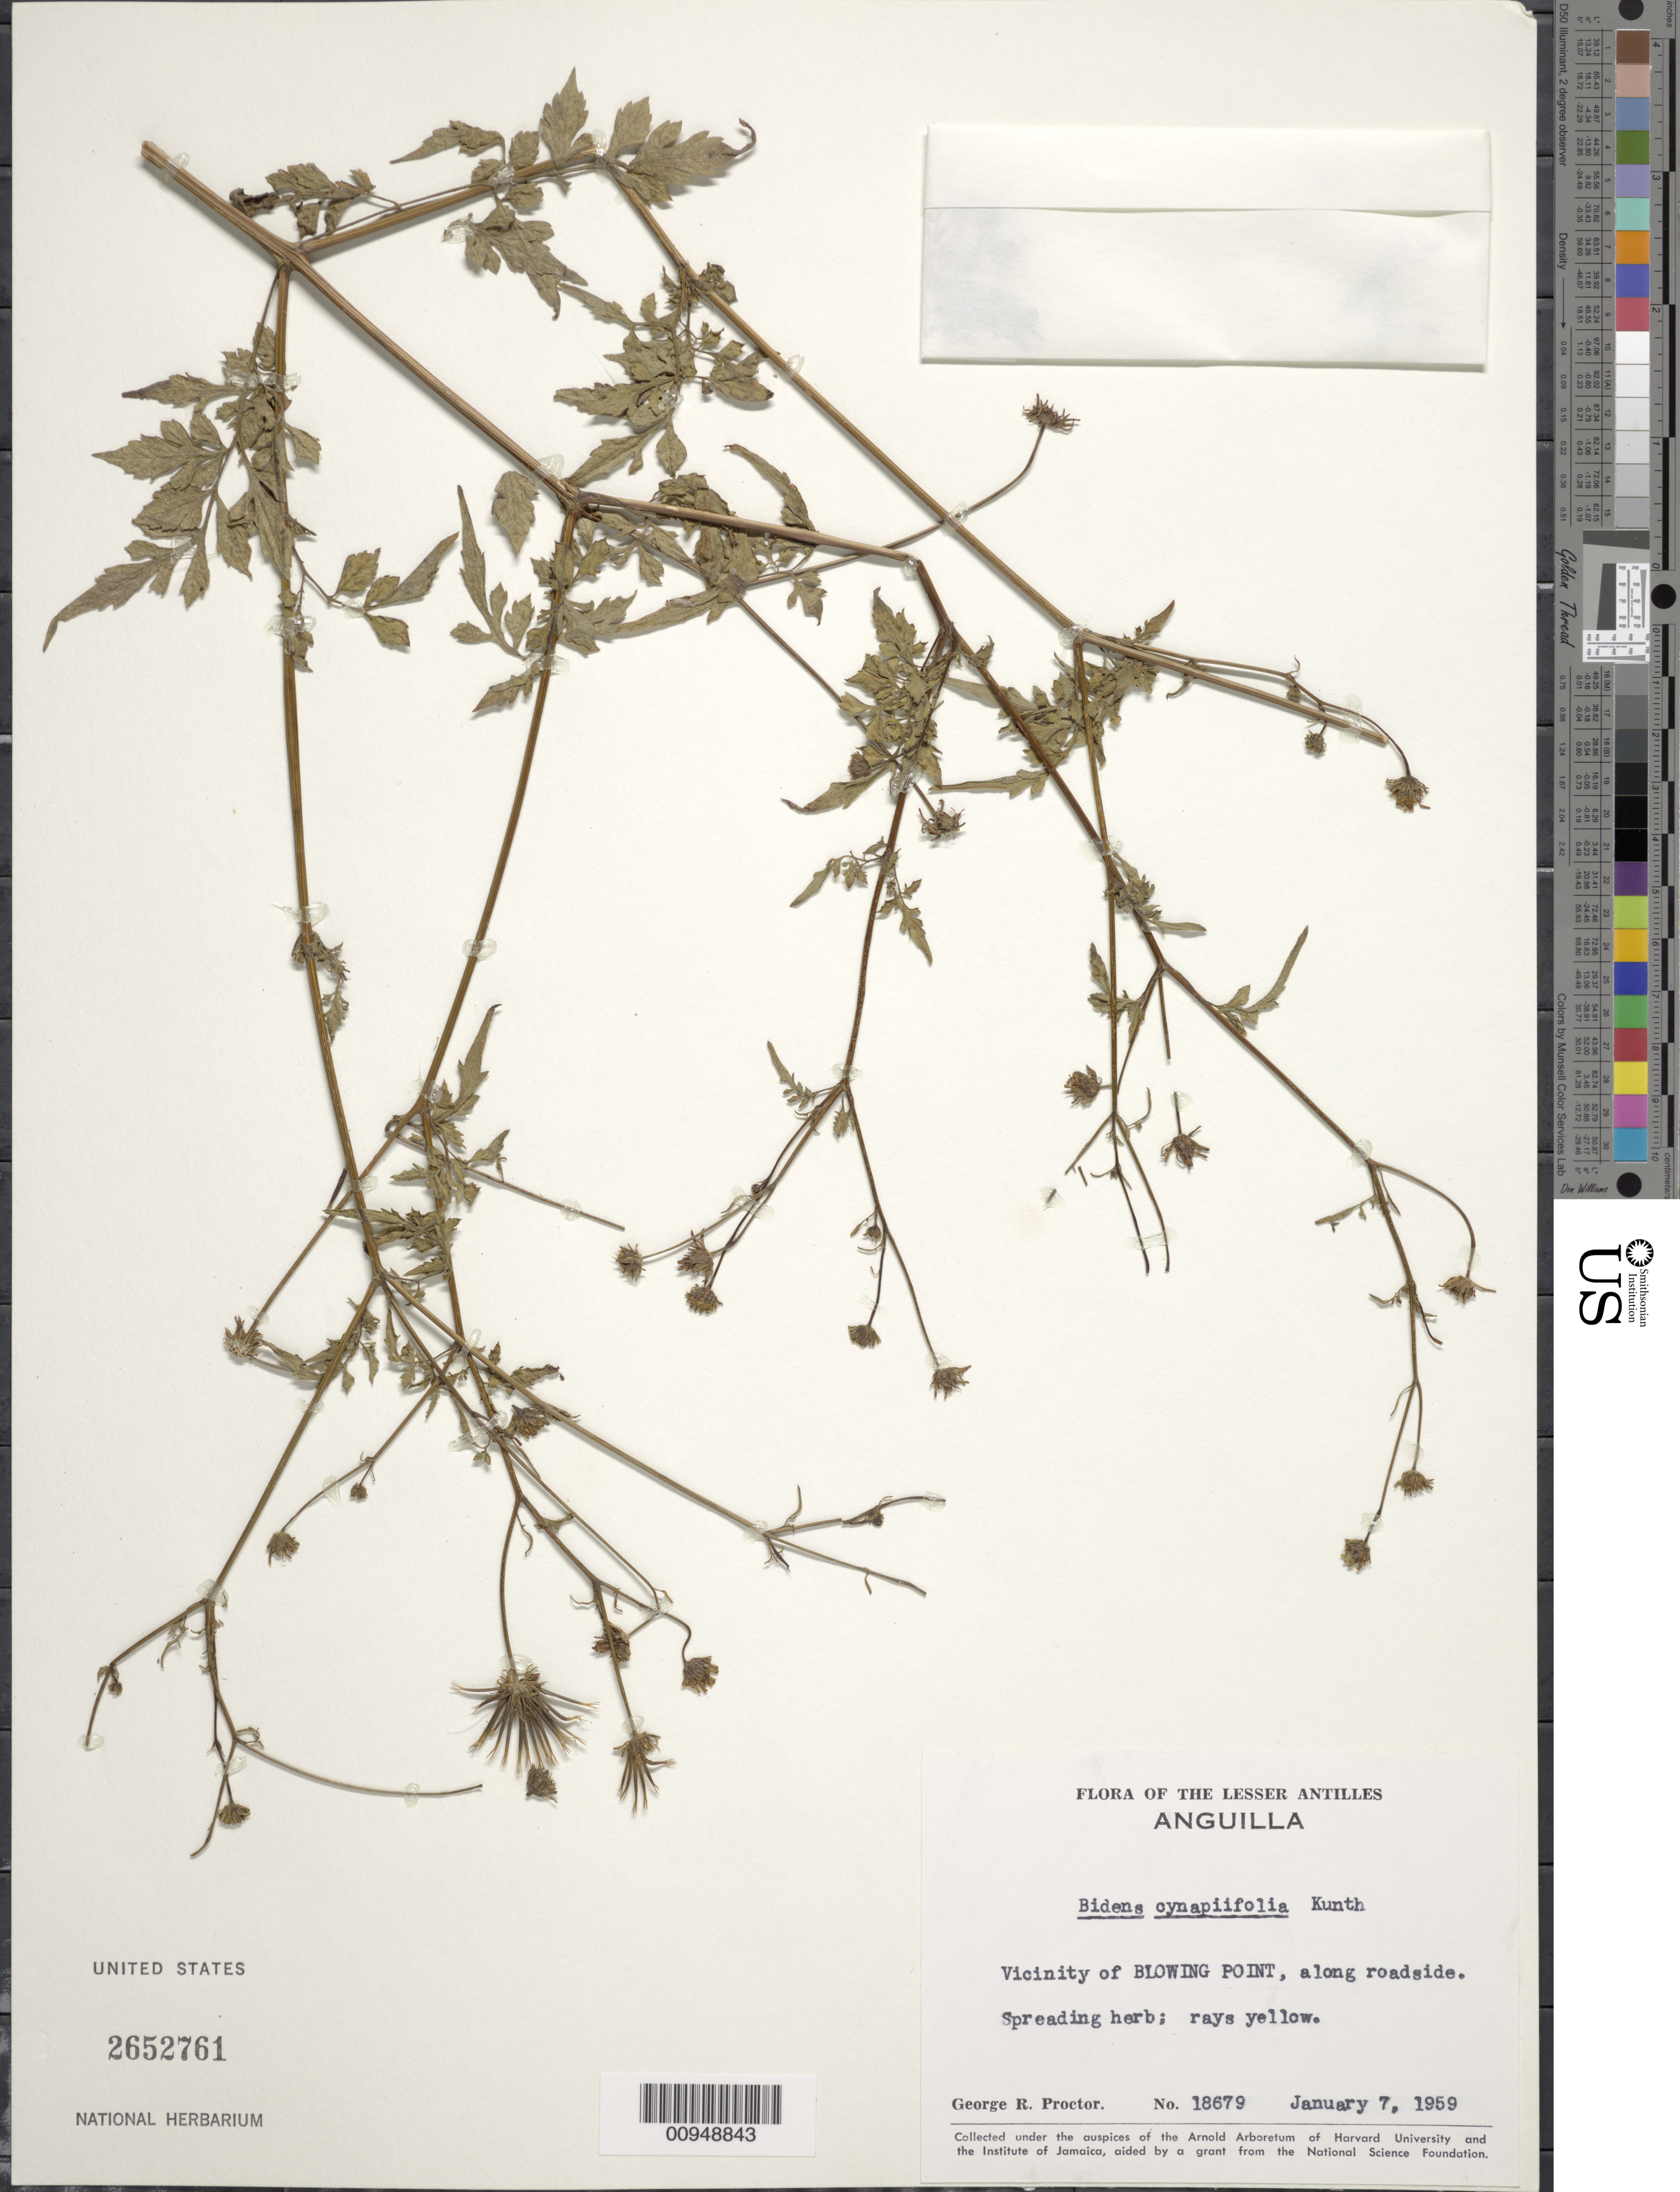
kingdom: Plantae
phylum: Tracheophyta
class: Magnoliopsida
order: Asterales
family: Asteraceae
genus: Bidens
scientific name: Bidens cynapiifolia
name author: Kunth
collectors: G. R. Proctor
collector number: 18679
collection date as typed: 07 Jan 1959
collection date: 1959-01-07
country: Anguilla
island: Anguilla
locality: Vicinity of Blowing Point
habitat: Along roadside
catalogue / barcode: US 2652761